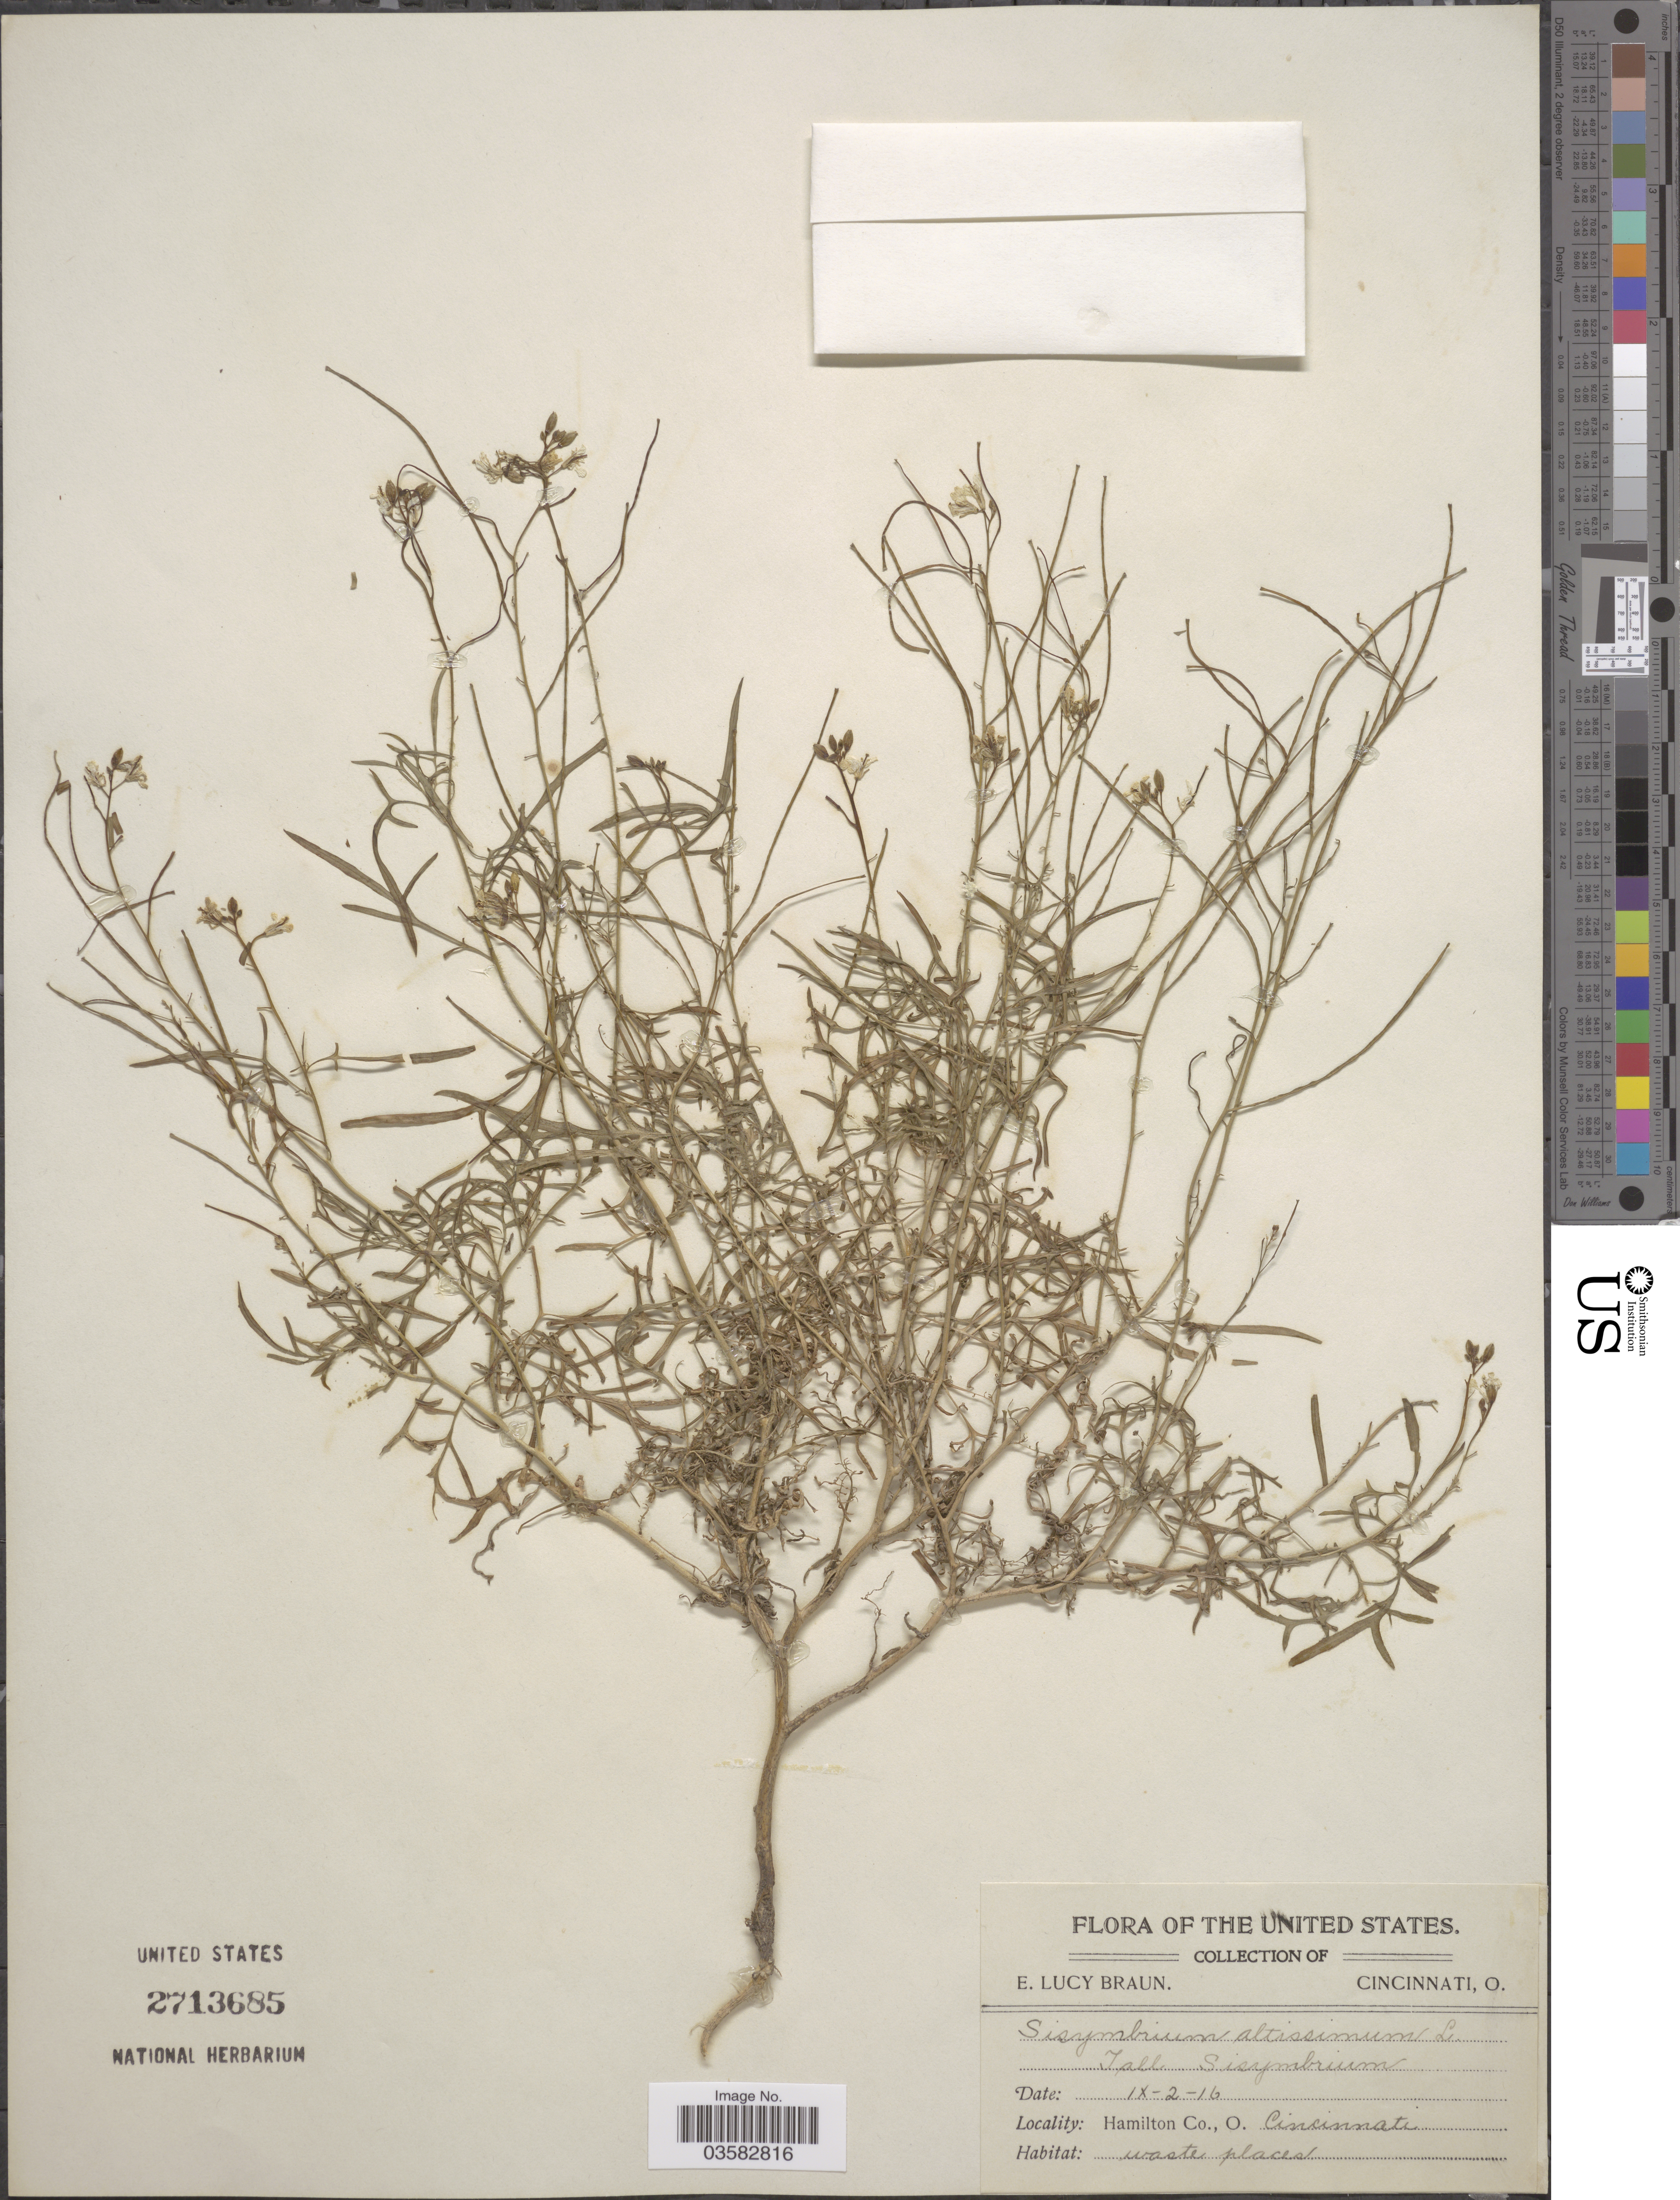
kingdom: Plantae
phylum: Tracheophyta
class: Magnoliopsida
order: Brassicales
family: Brassicaceae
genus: Sisymbrium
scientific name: Sisymbrium altissimum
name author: L.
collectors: E. L. Braun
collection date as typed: Transcribed d/m/y: 2/9/16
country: United States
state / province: Ohio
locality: Hamilton Co., Cincinnati.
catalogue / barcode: US 2713685